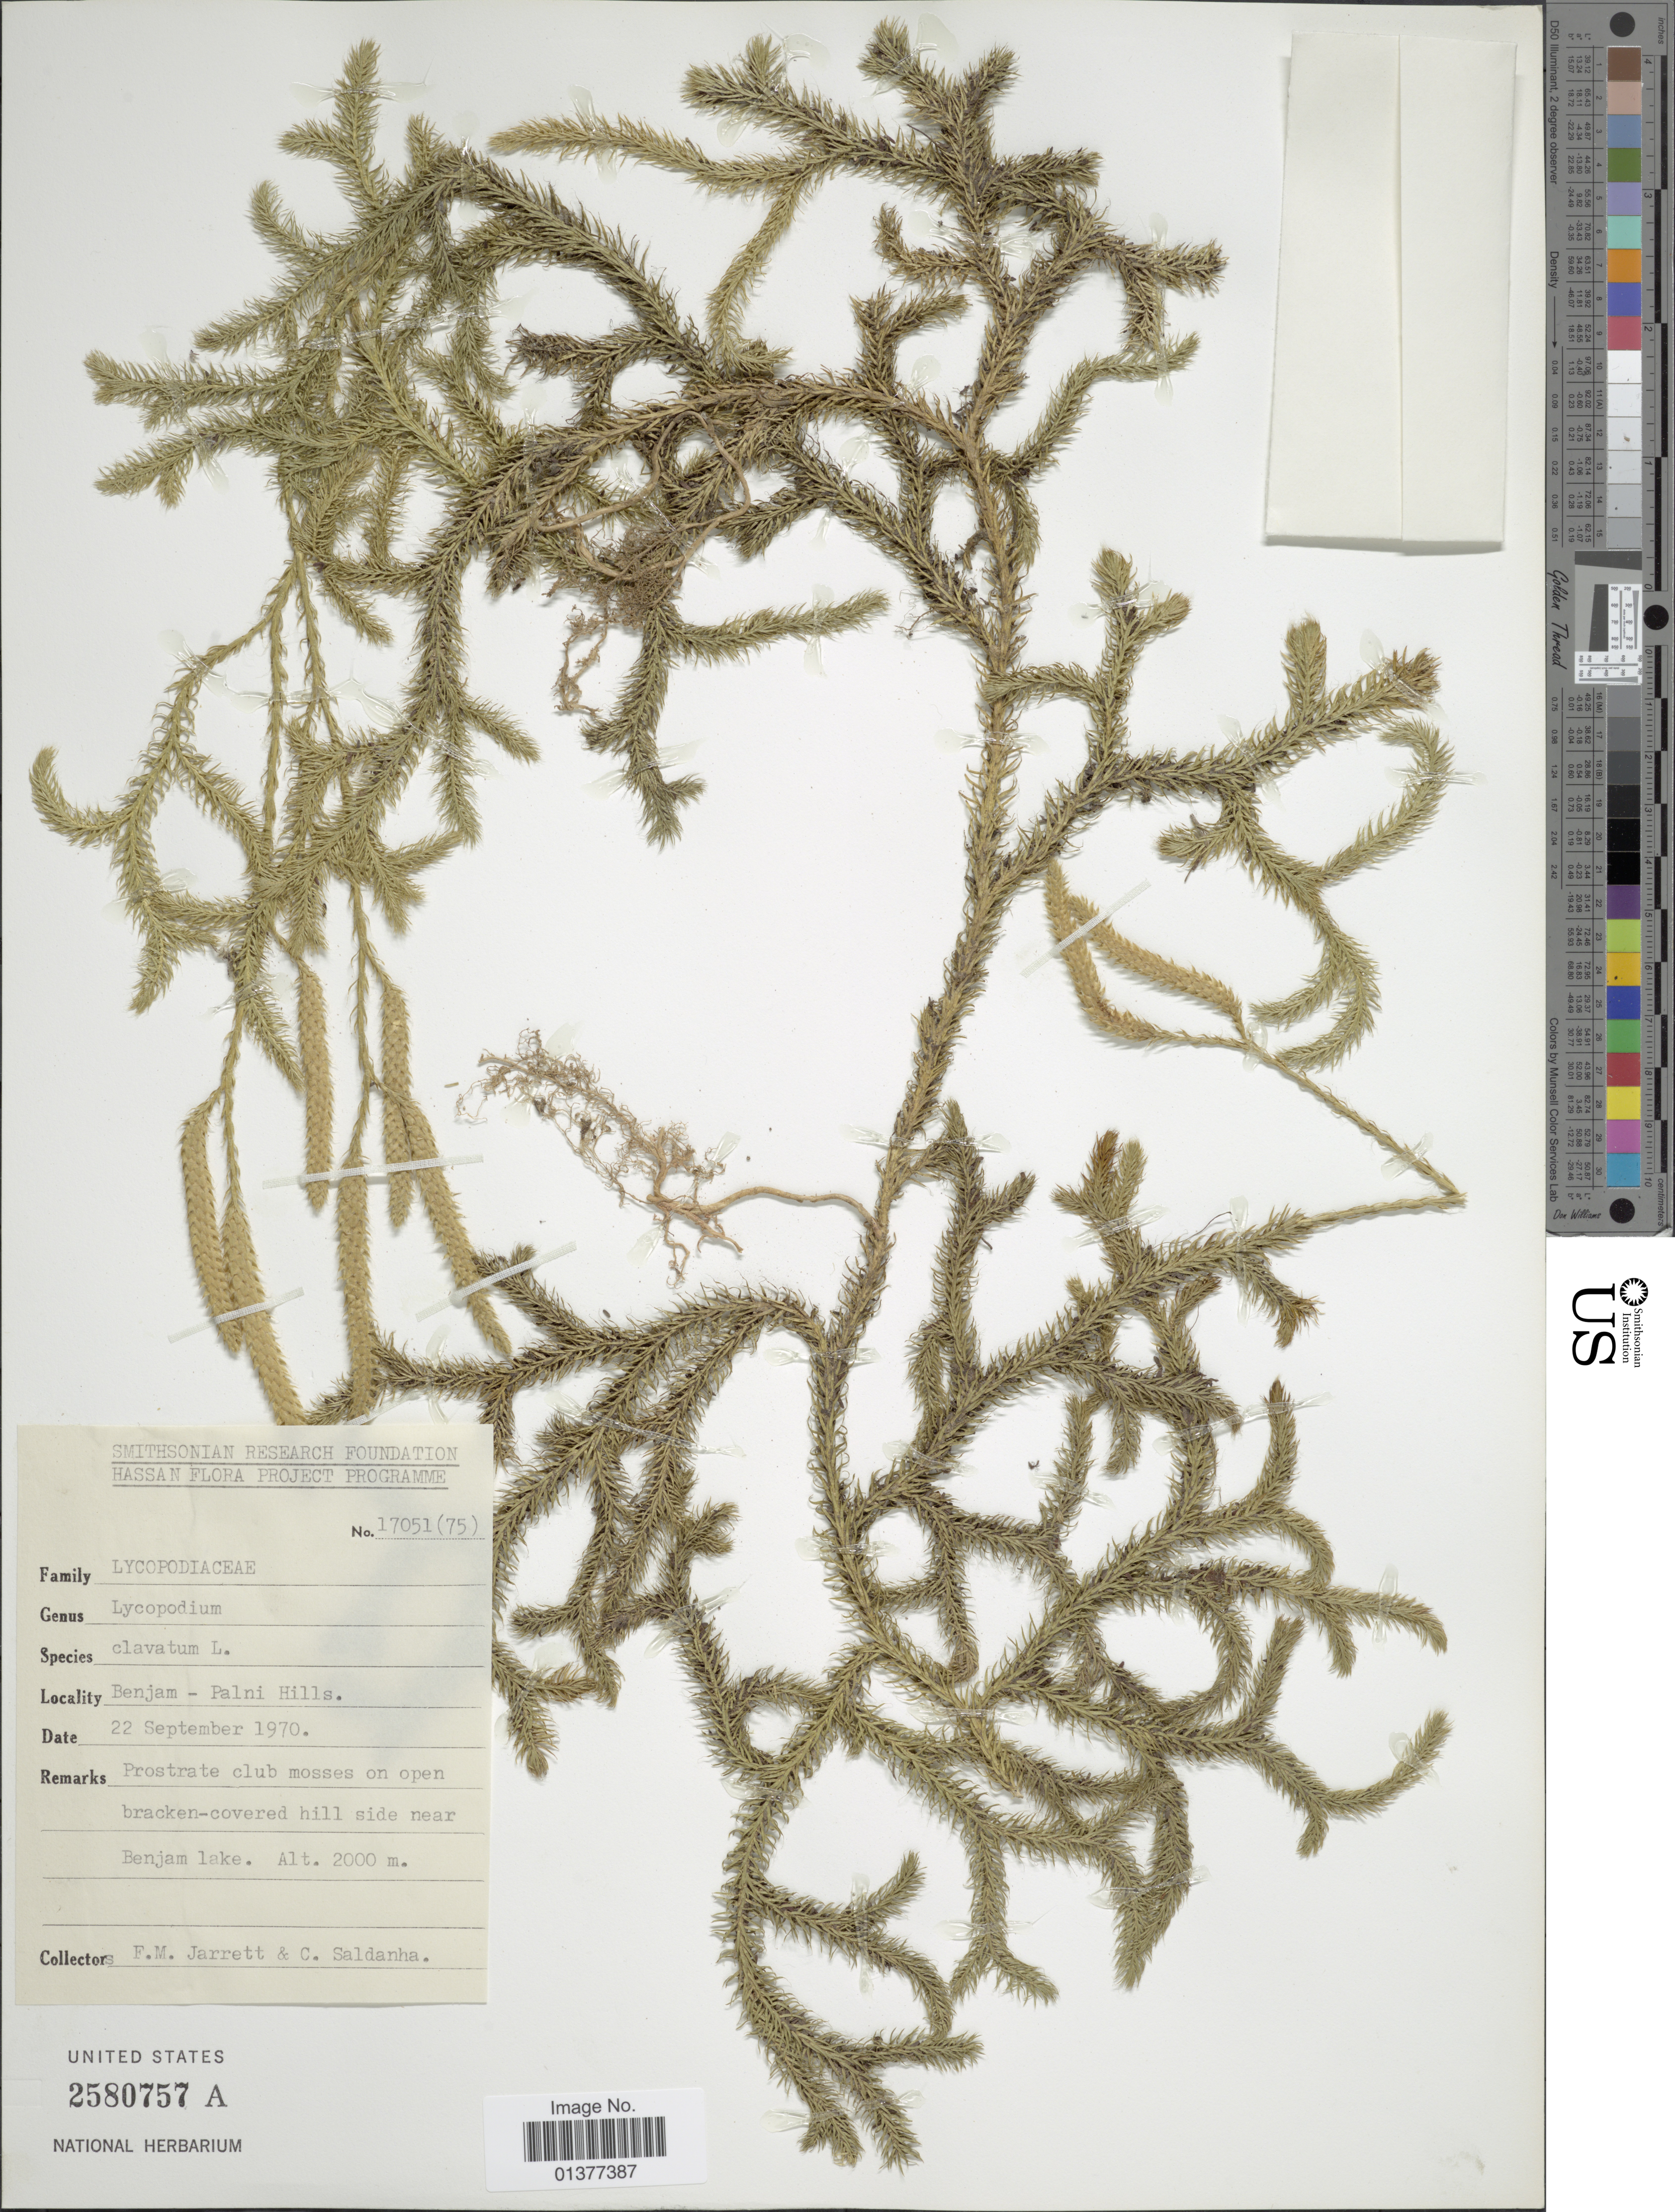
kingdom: Plantae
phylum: Tracheophyta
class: Lycopodiopsida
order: Lycopodiales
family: Lycopodiaceae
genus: Lycopodium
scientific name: Lycopodium clavatum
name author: L.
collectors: F. M. Jarrett & C. Saldanha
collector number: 17051(75)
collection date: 1970-09-22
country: India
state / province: Tamil Nadu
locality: Benjam-Palni hills, near Benjam Lake [Berijam]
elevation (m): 2000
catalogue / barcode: US 2580757A